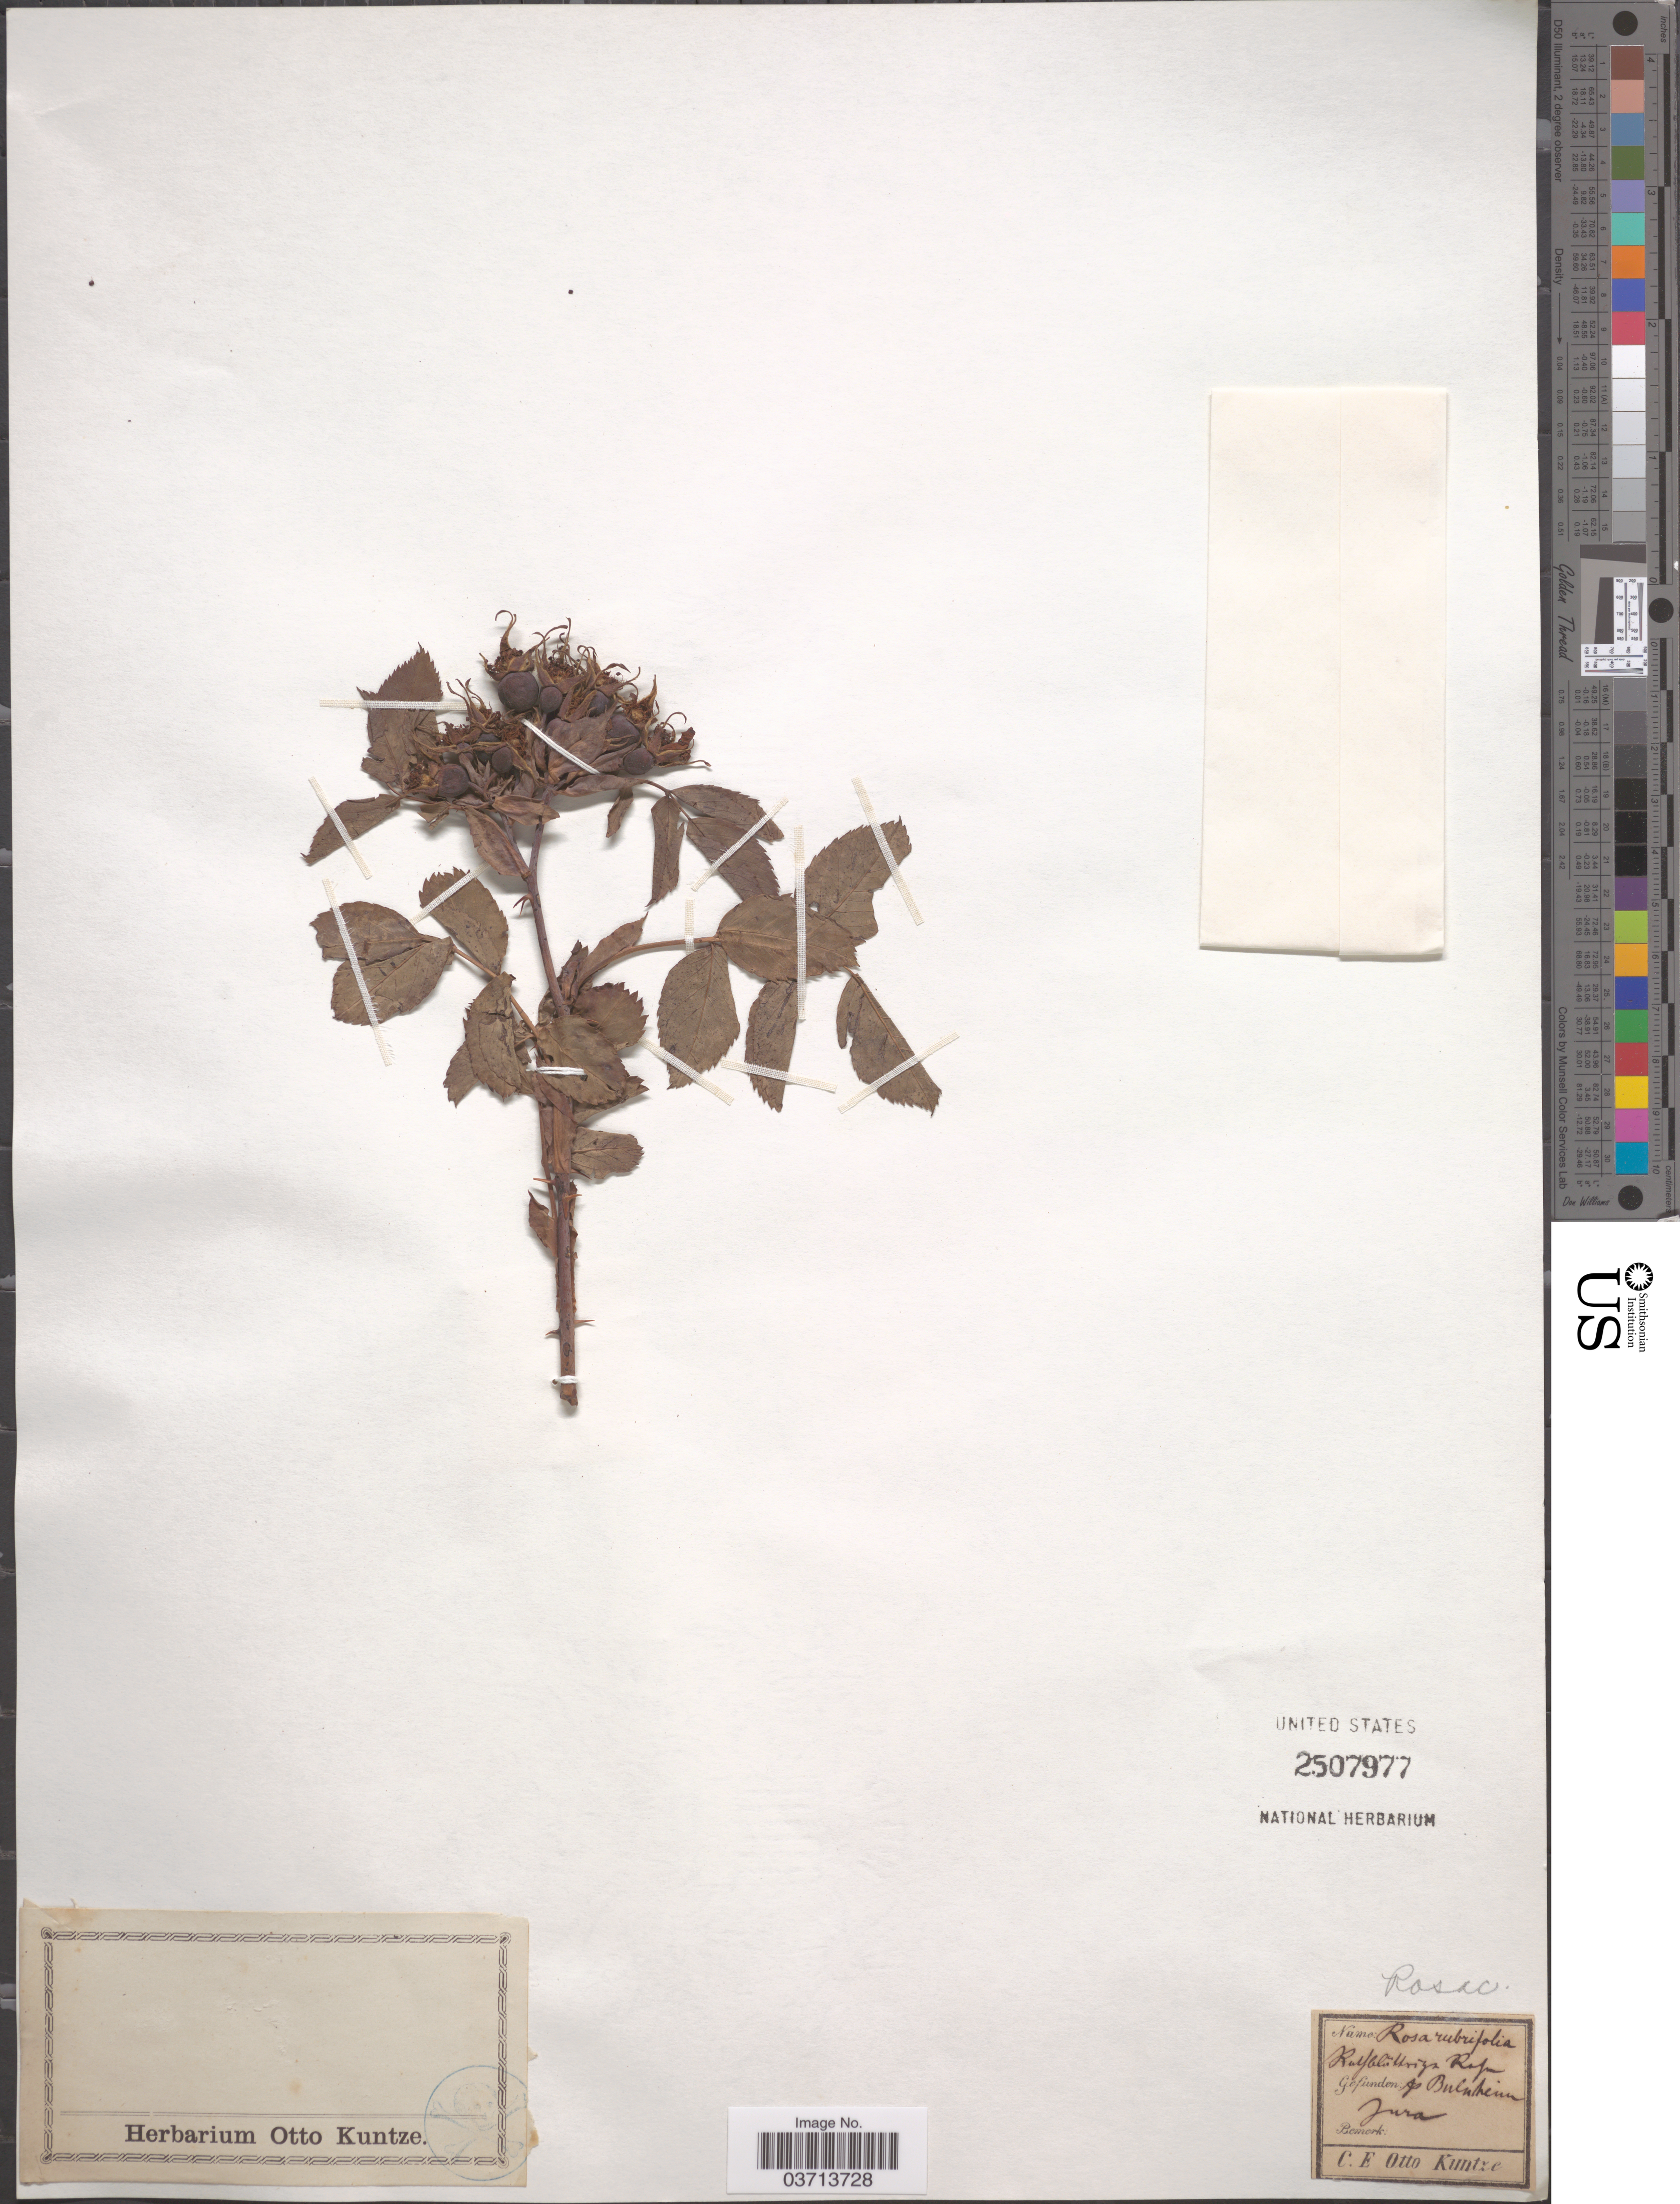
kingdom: Plantae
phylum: Tracheophyta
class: Magnoliopsida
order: Rosales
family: Rosaceae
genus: Rosa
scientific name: Rosa rubrifolia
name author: Vill.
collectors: C.E.O. Kuntze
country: Switzerland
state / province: Jura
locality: Ap Bulnheim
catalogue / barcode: US 2507977